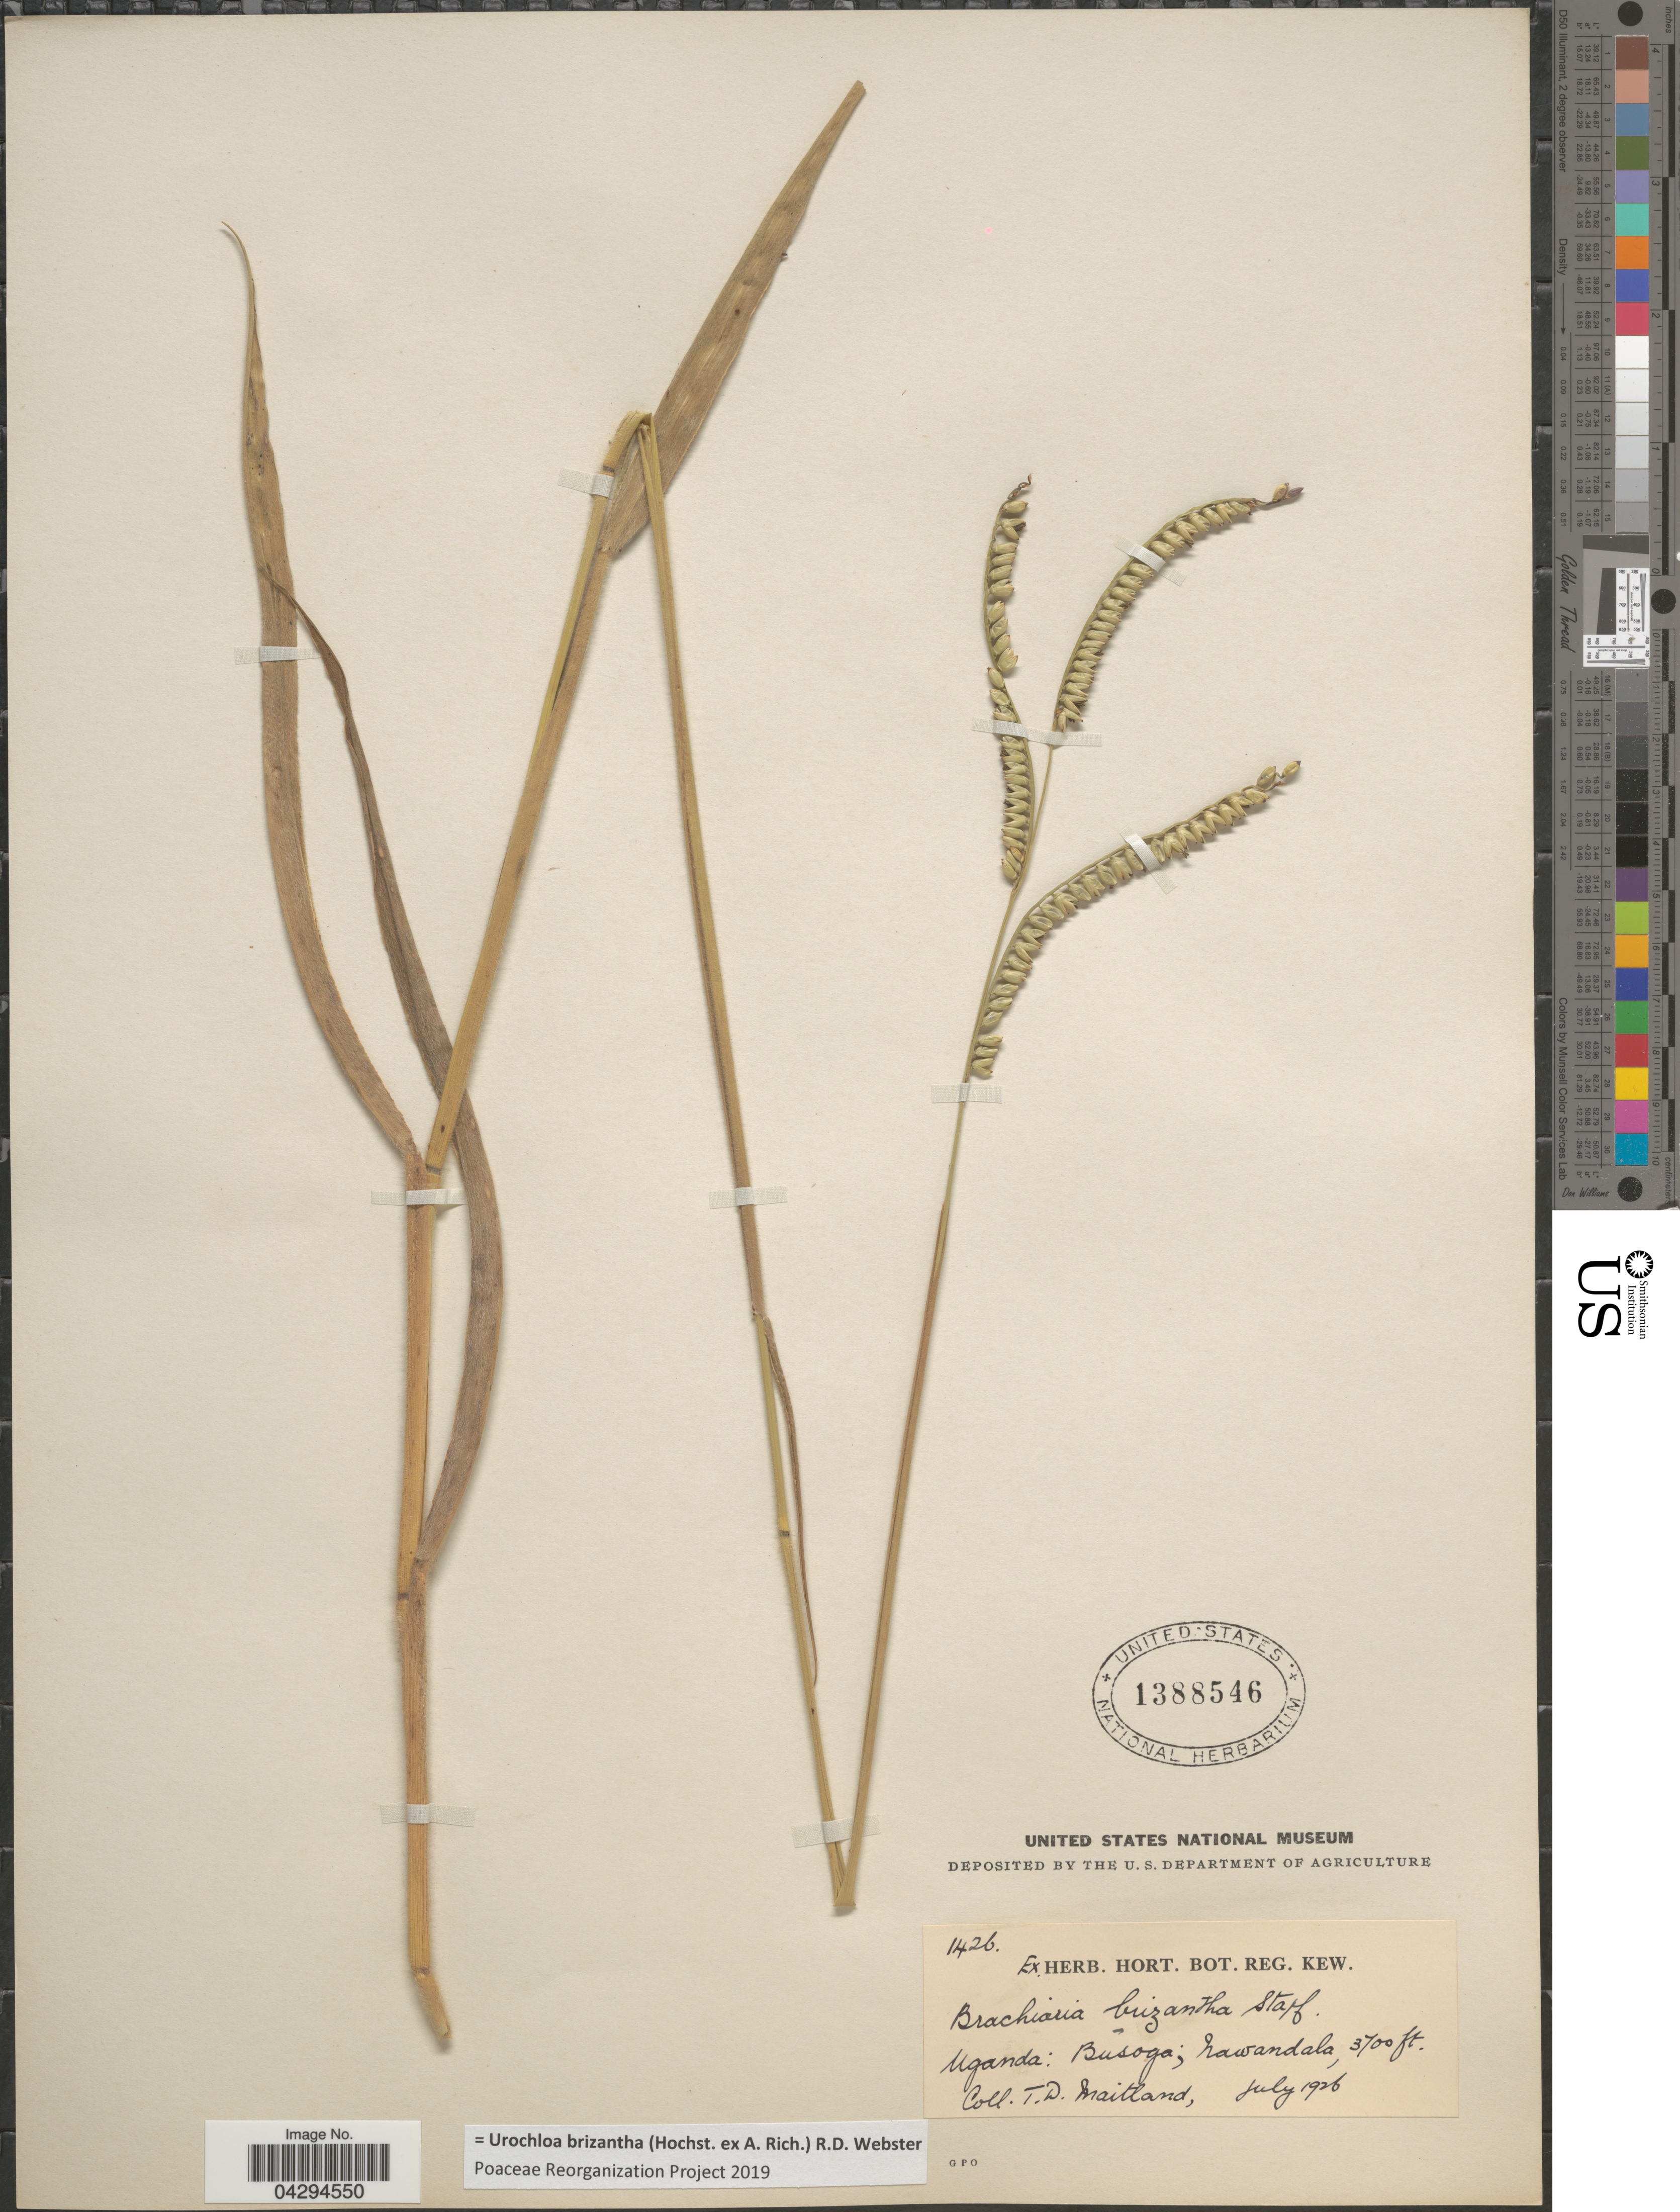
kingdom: Plantae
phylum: Tracheophyta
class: Liliopsida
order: Poales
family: Poaceae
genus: Urochloa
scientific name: Urochloa brizantha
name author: (Hochst. ex A. Rich.) R.D. Webster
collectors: T. Maitland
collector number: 1426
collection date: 1926-07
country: Uganda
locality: Busoga; Nawandala.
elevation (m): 1128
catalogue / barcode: US 1388546